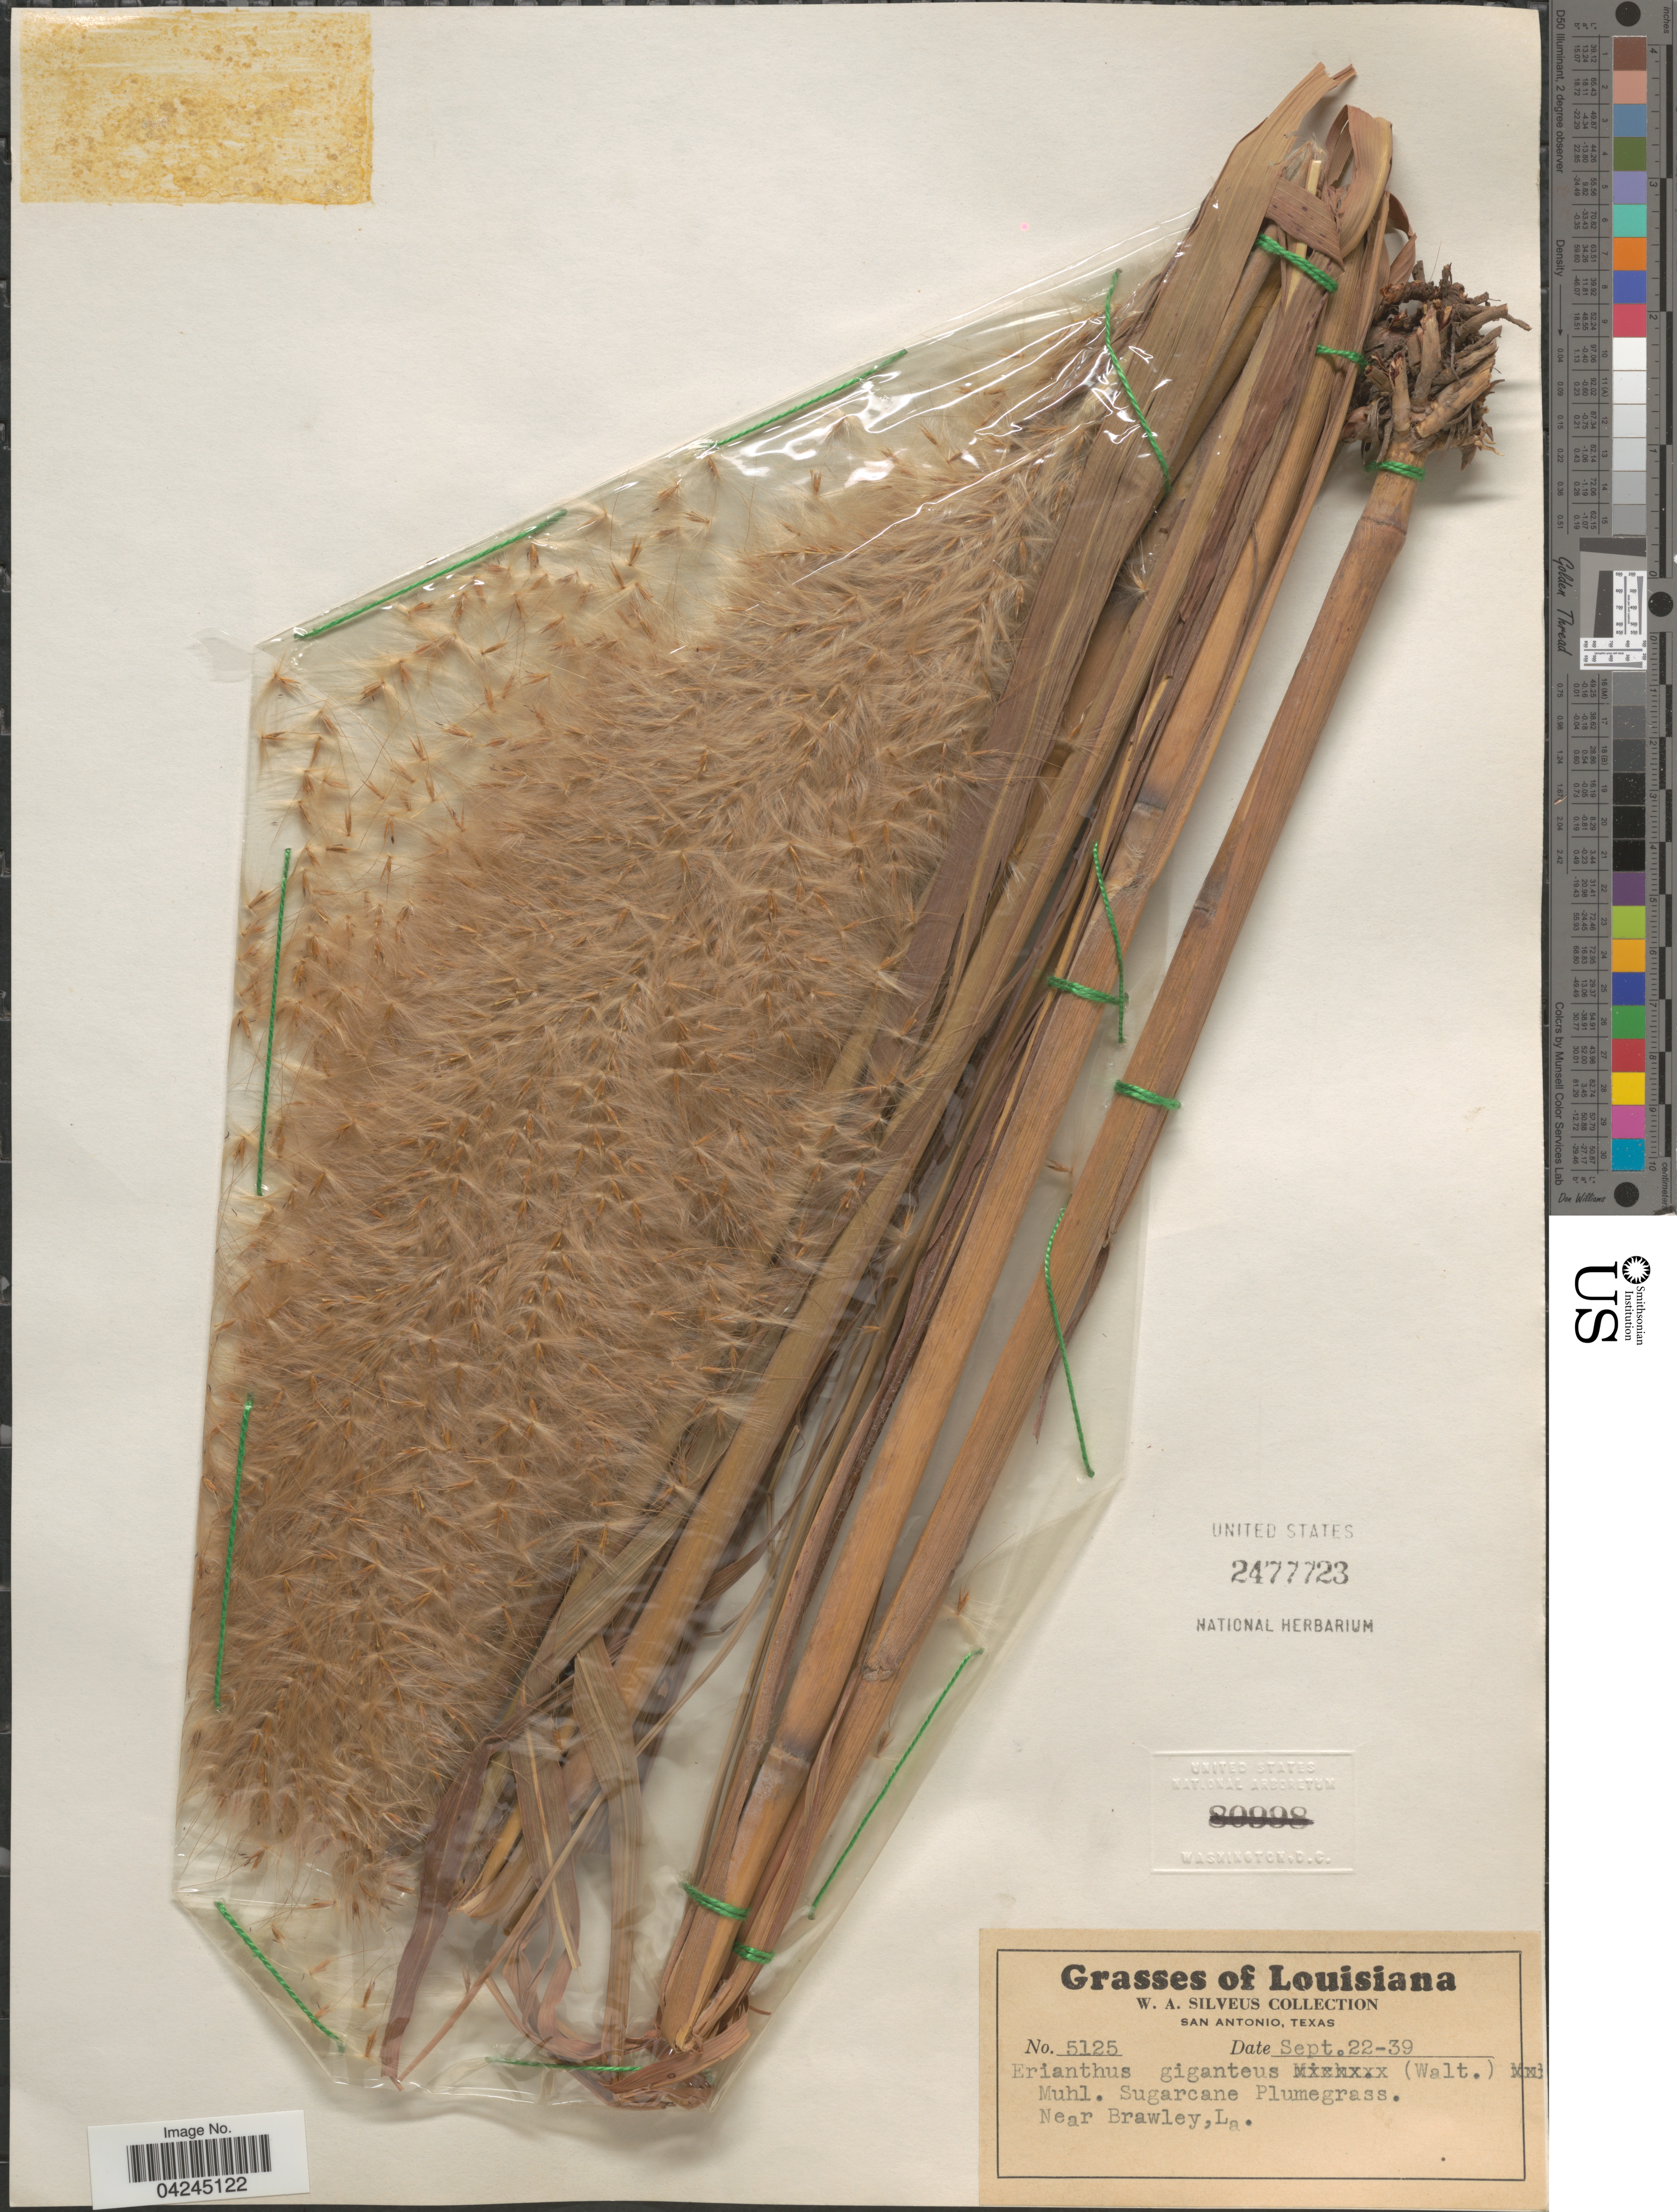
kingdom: Plantae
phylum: Tracheophyta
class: Liliopsida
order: Poales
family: Poaceae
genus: Erianthus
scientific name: Erianthus giganteus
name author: (Walter) P. Beauv.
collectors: W. Silveus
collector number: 5125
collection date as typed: Transcribed d/m/y: 22/9/39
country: United States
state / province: Louisiana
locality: Near Brawley.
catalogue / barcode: US 2477723